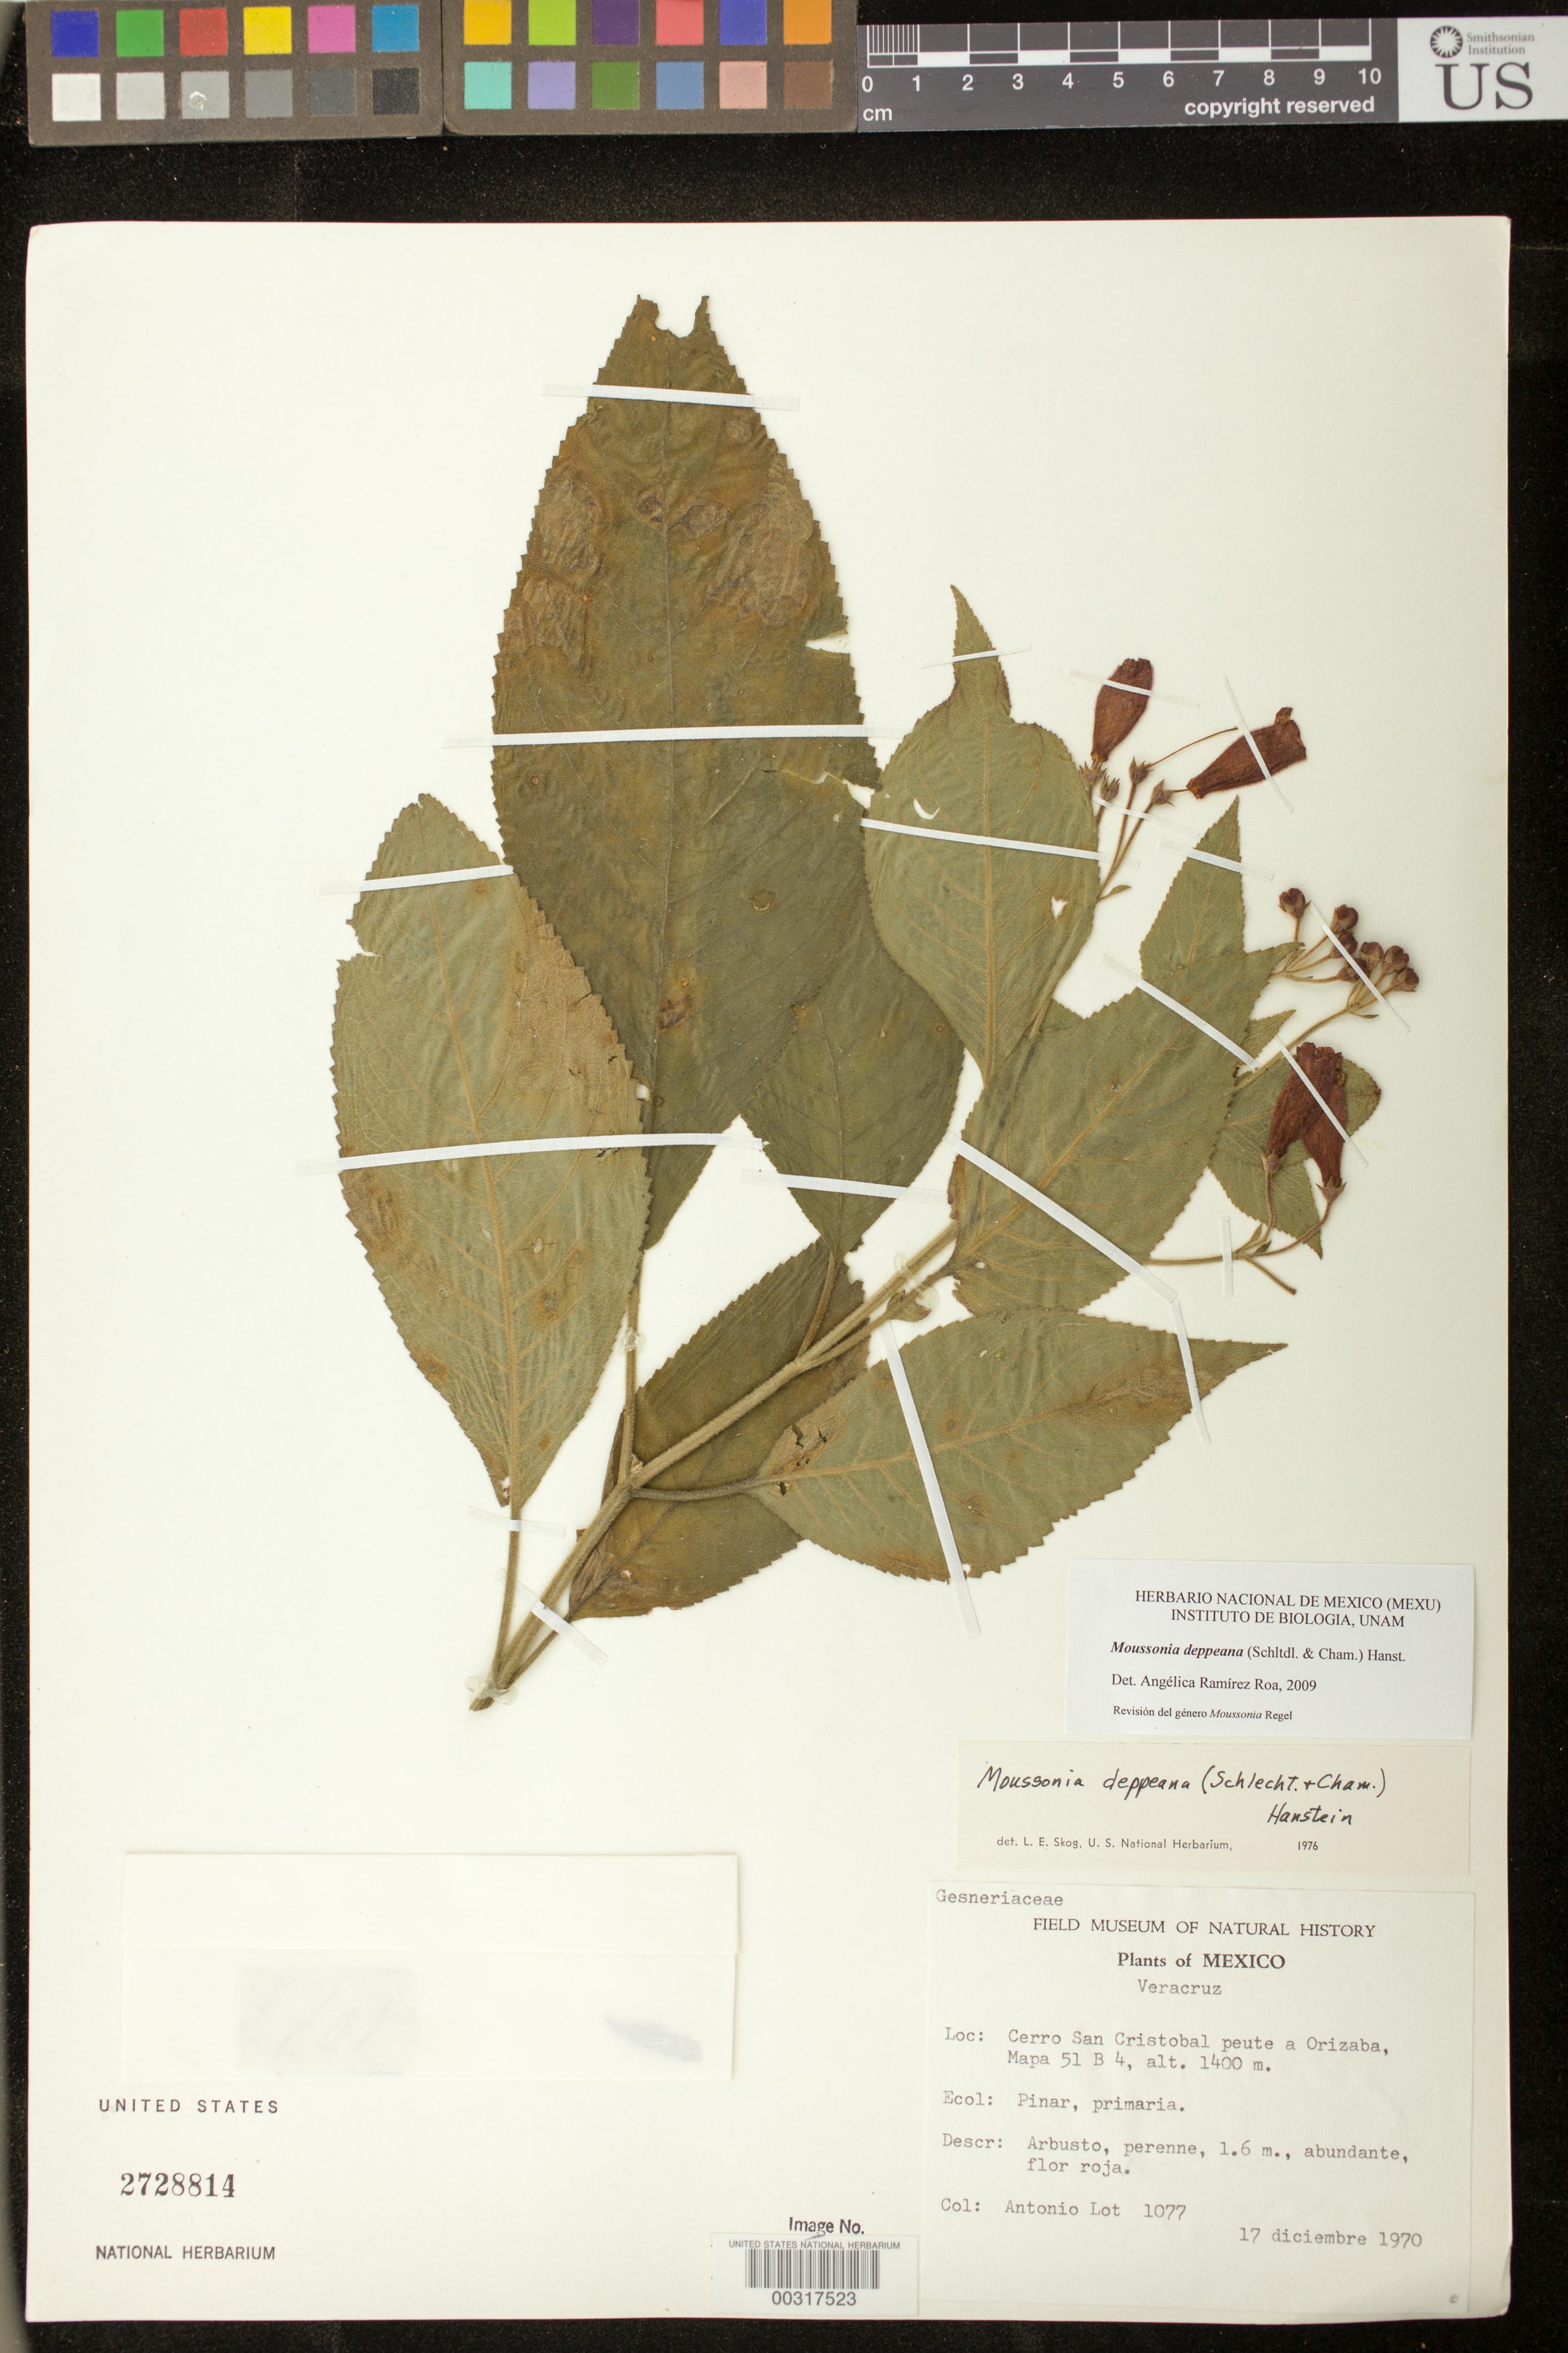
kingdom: Plantae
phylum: Tracheophyta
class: Magnoliopsida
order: Lamiales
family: Gesneriaceae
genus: Moussonia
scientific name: Moussonia deppeana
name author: (Schltdl. & Cham.) Klotzsch ex Hanst.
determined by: Ramírez-Roa, A.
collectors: Lot, A.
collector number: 1077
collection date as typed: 17 Dec 1970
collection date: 1970-12-17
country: Mexico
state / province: Veracruz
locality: Cerro San Cristobal peute a Orizaba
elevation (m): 1400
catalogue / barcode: US 2728814